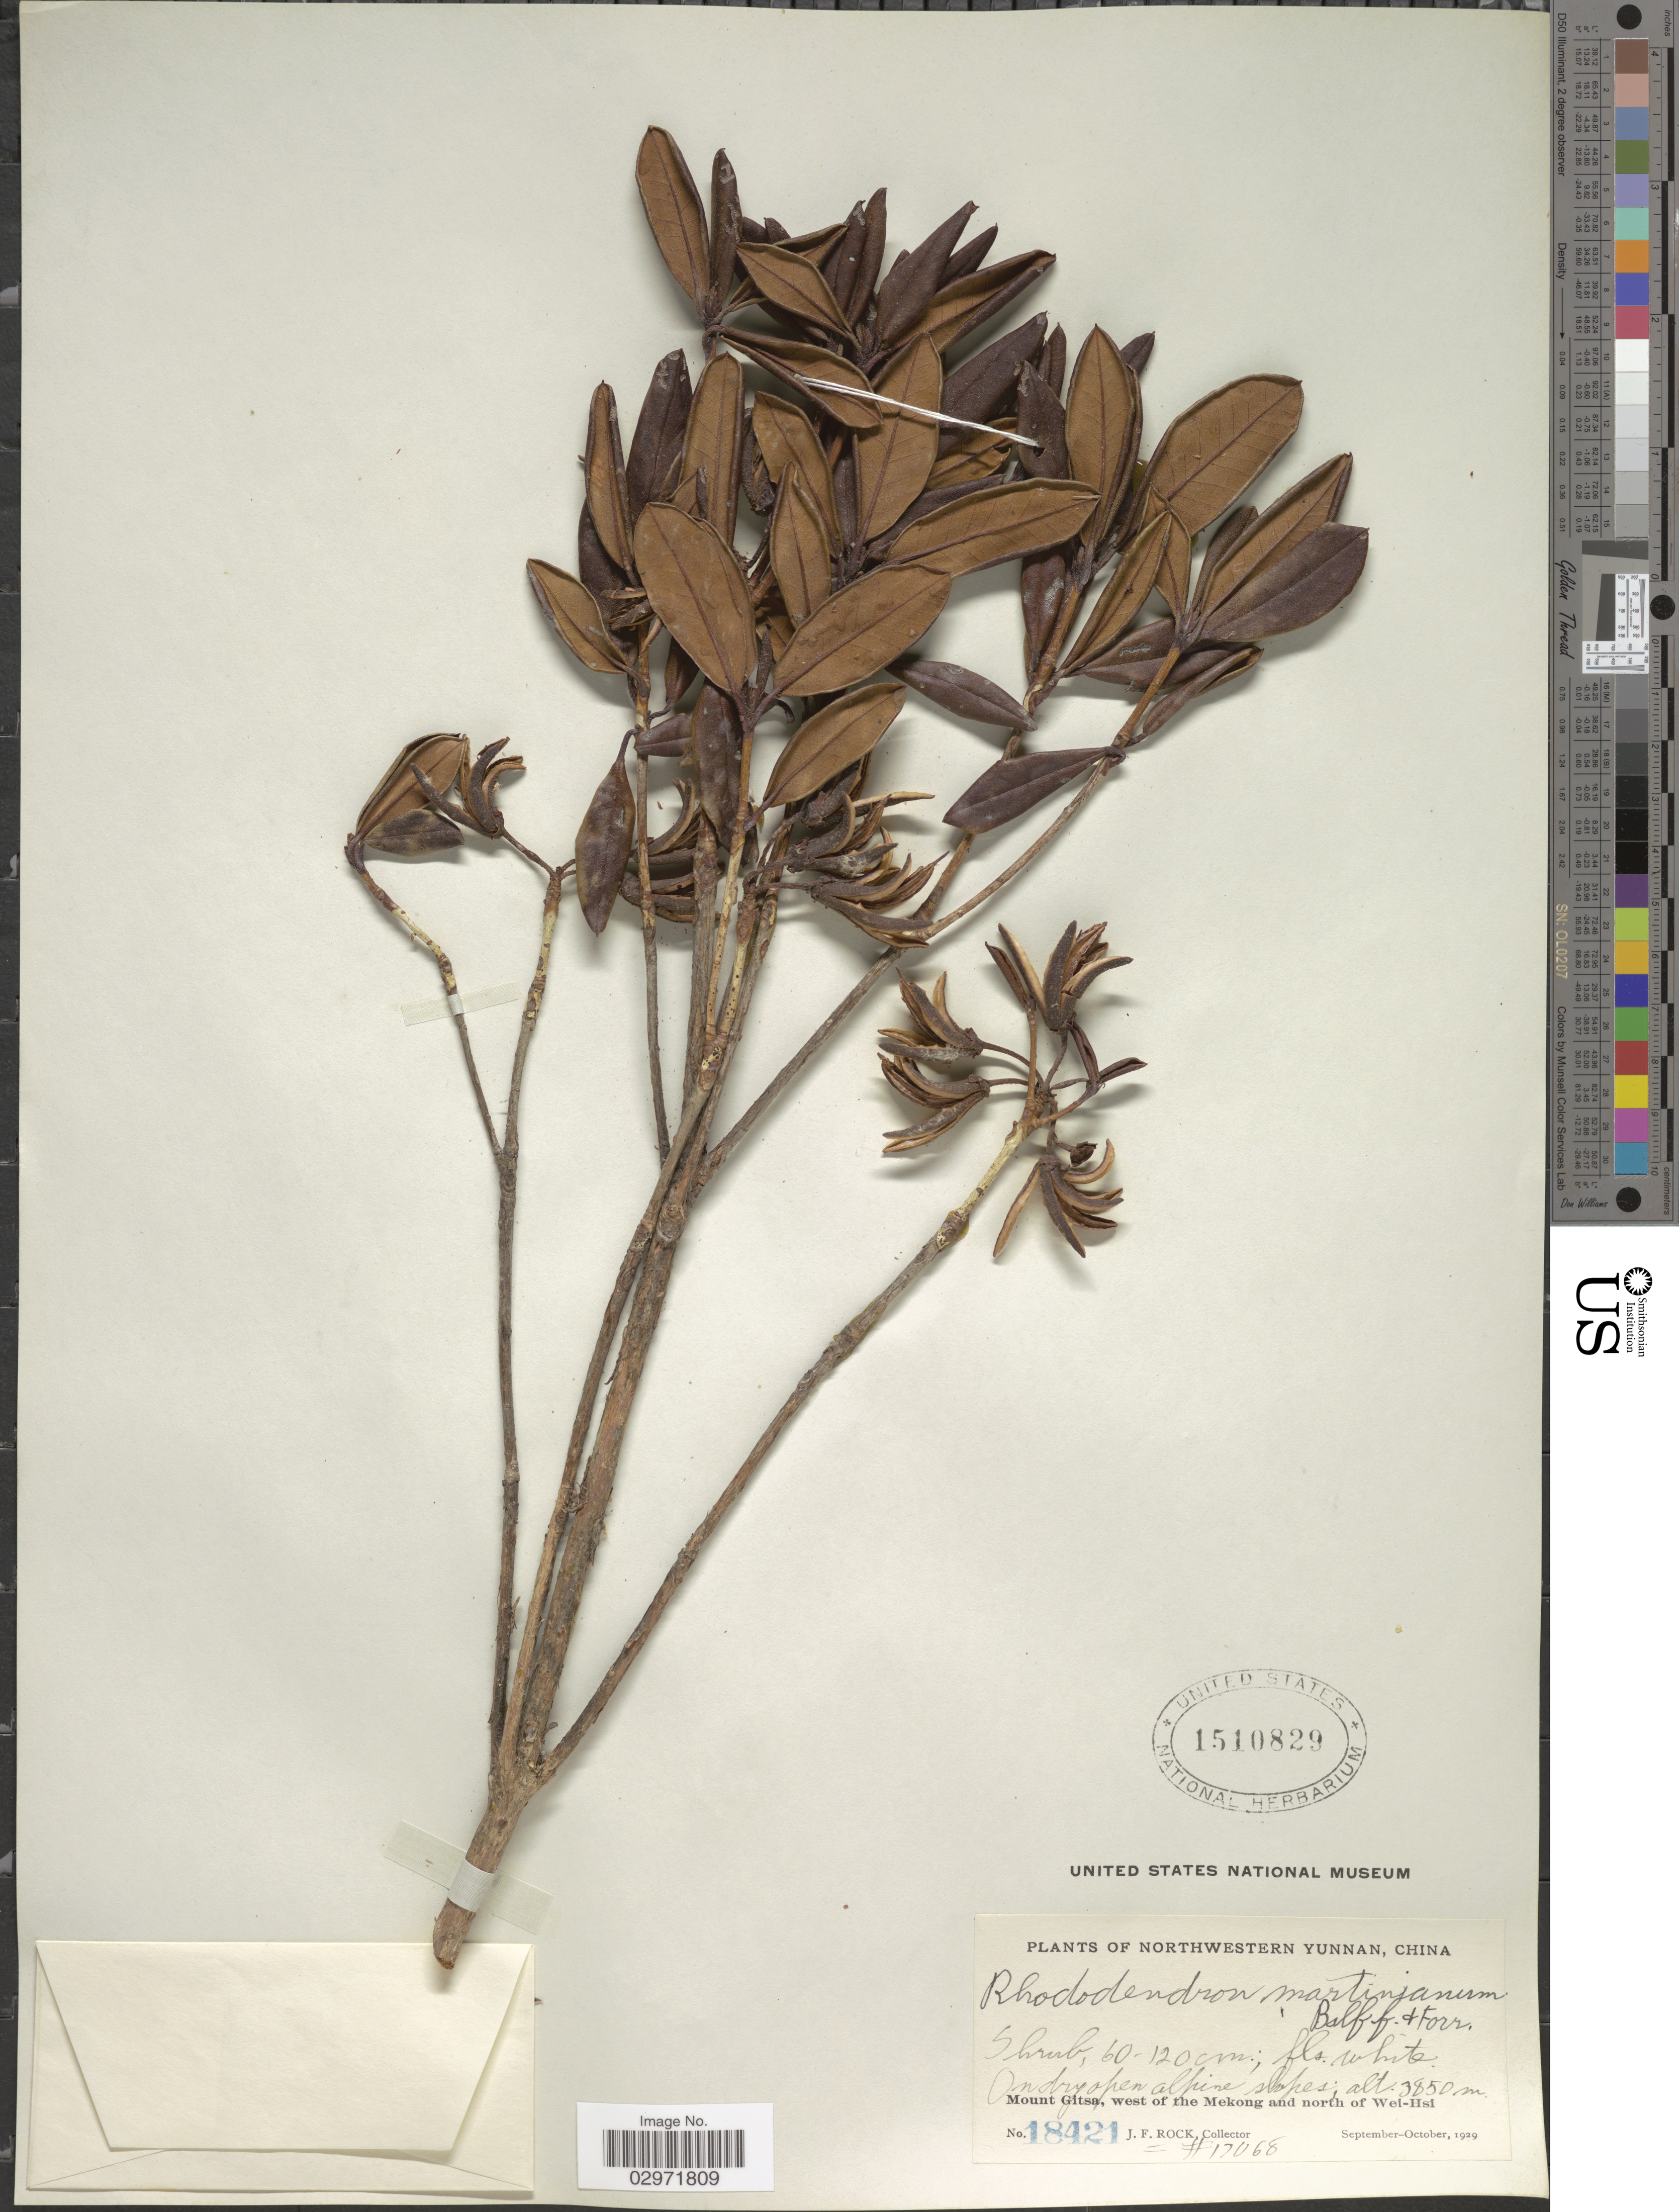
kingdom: Plantae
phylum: Tracheophyta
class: Magnoliopsida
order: Ericales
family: Ericaceae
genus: Rhododendron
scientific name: Rhododendron martinianum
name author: Balf. f. & Forrest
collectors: J. Rock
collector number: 18421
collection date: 1929-09/1929-10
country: China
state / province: Yunnan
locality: Northwestern Yunnan. Mount Gitsa, west of the Mekong and north of Wei-Hsi. On dry open alpine slopes.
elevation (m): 3850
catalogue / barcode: US 1510829